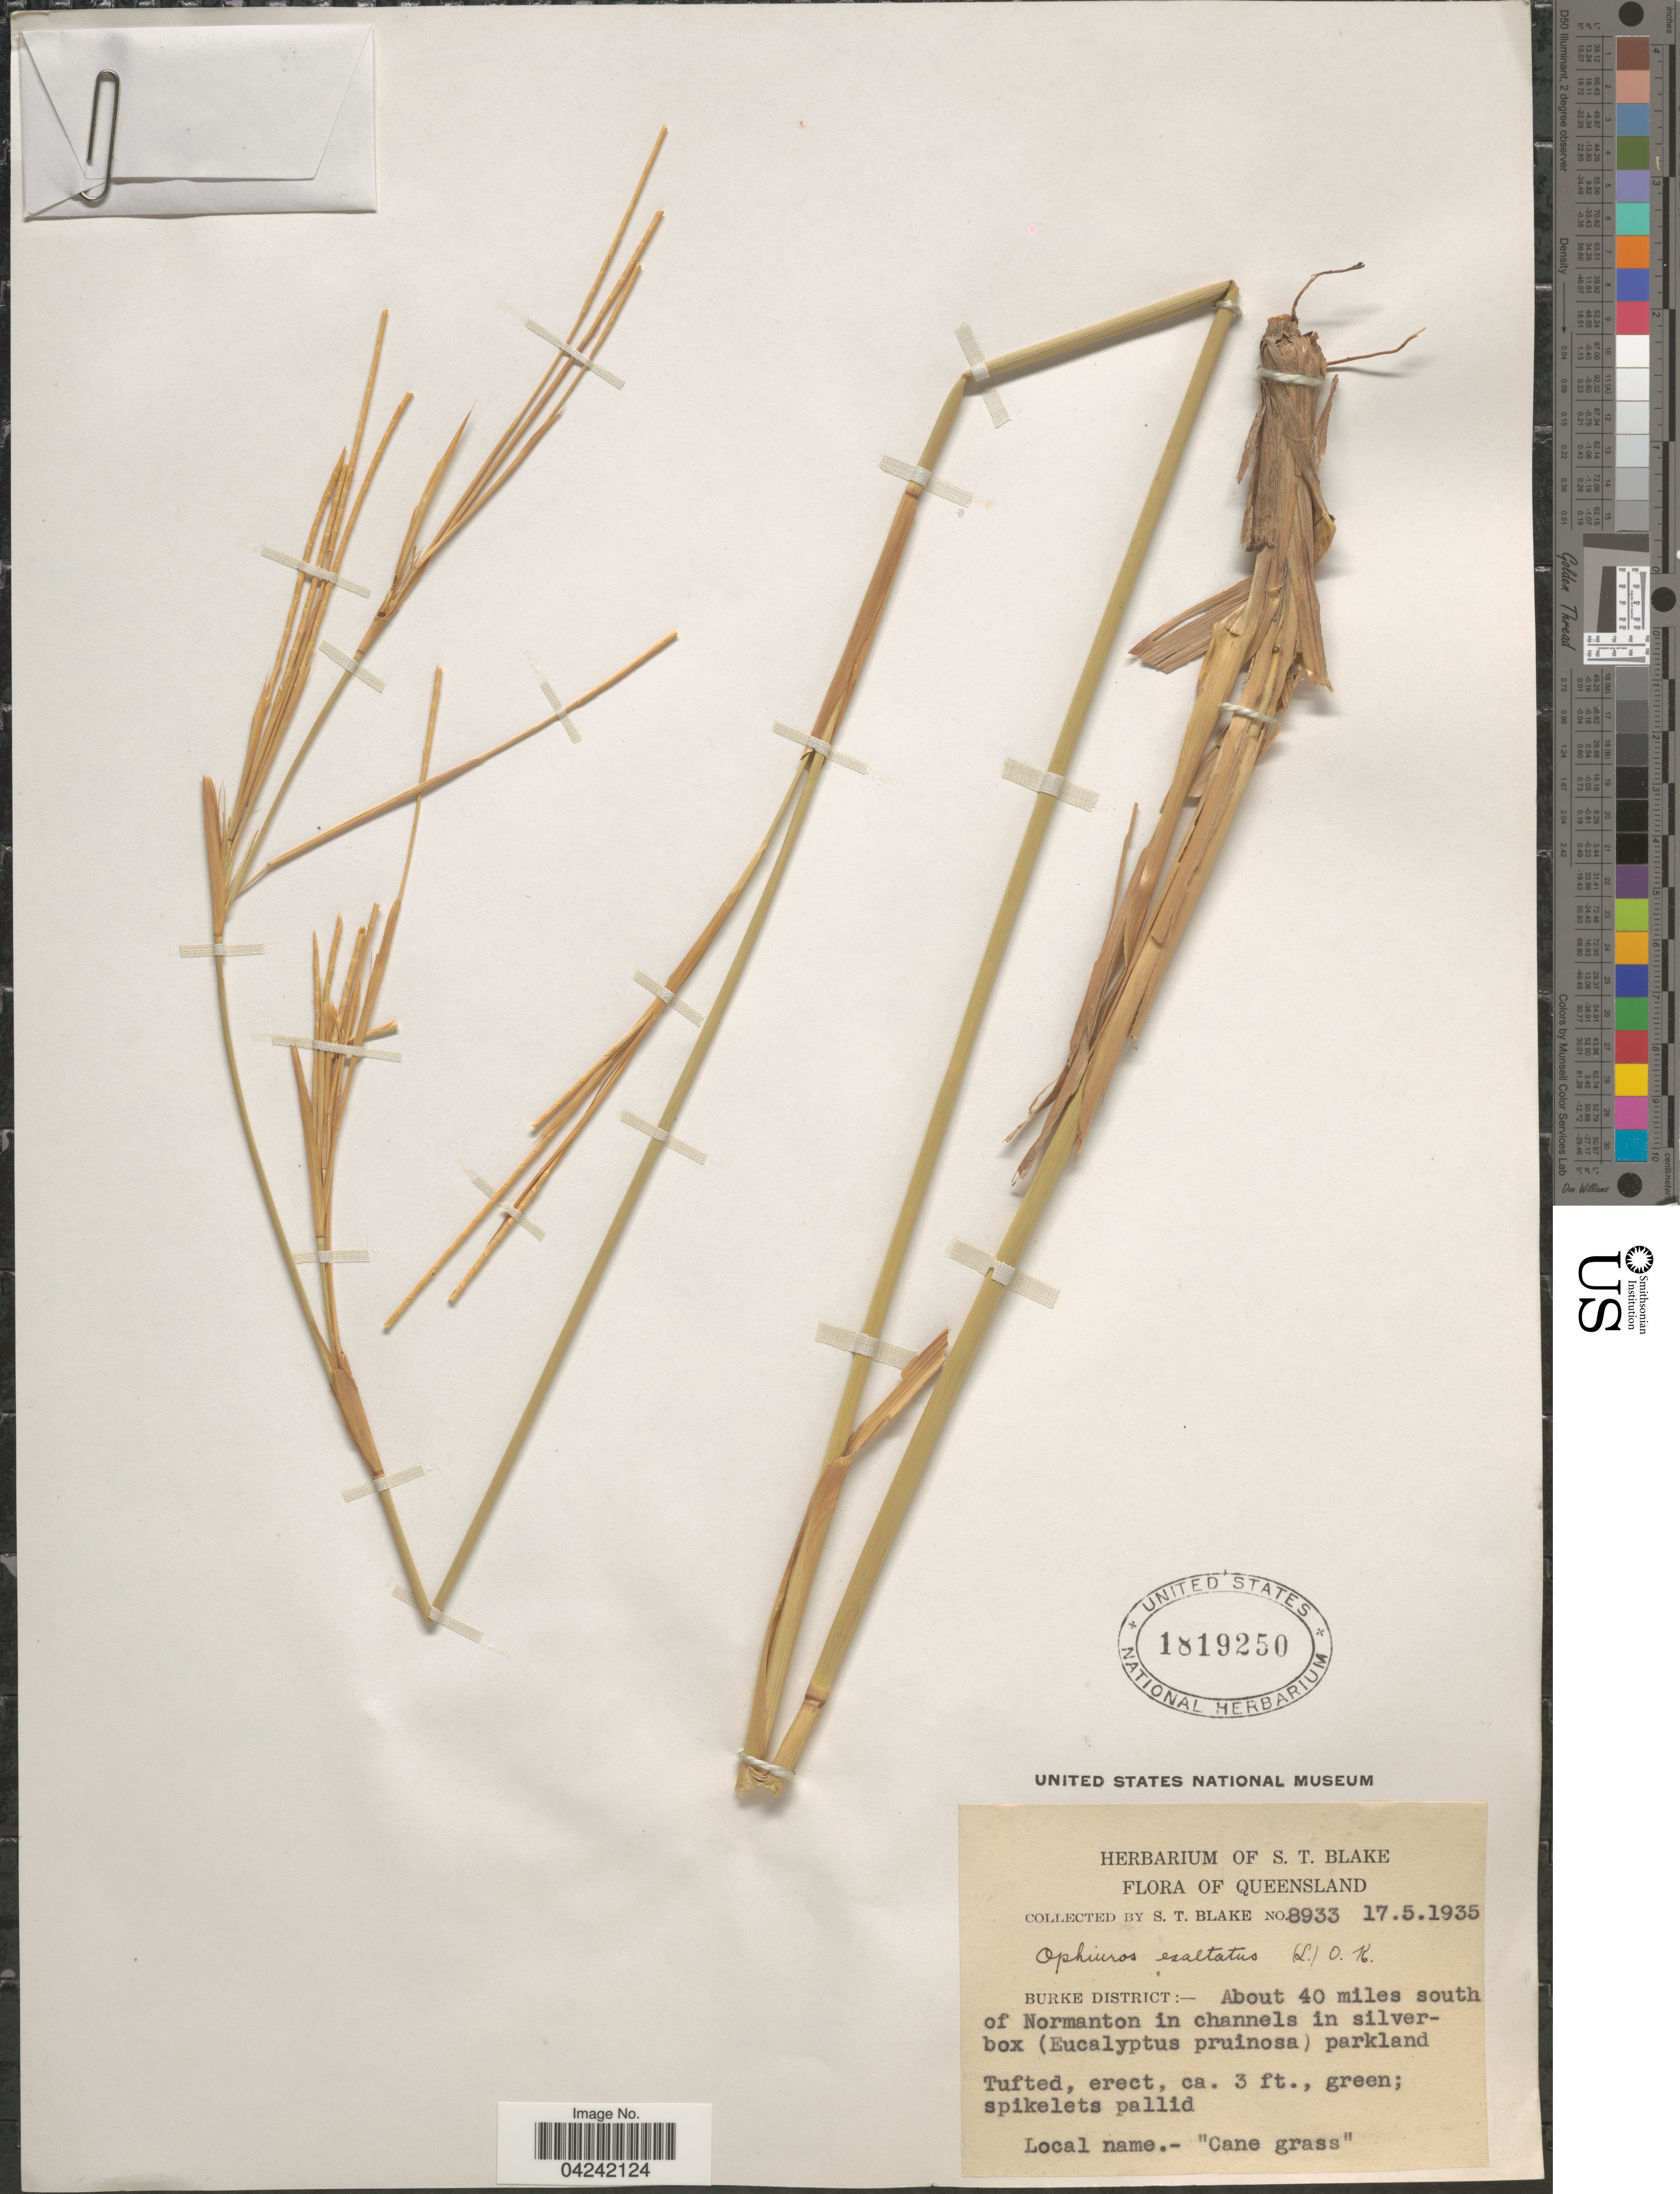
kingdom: Plantae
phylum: Tracheophyta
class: Liliopsida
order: Poales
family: Poaceae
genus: Ophiuros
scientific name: Ophiuros exaltatus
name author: (L.) Kuntze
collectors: S. T. Blake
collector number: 8933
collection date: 1935-05-17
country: Australia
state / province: Queensland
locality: Burke District: - About 40 miles south of Normanton in channels in silverbox parkland.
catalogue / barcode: US 1819250